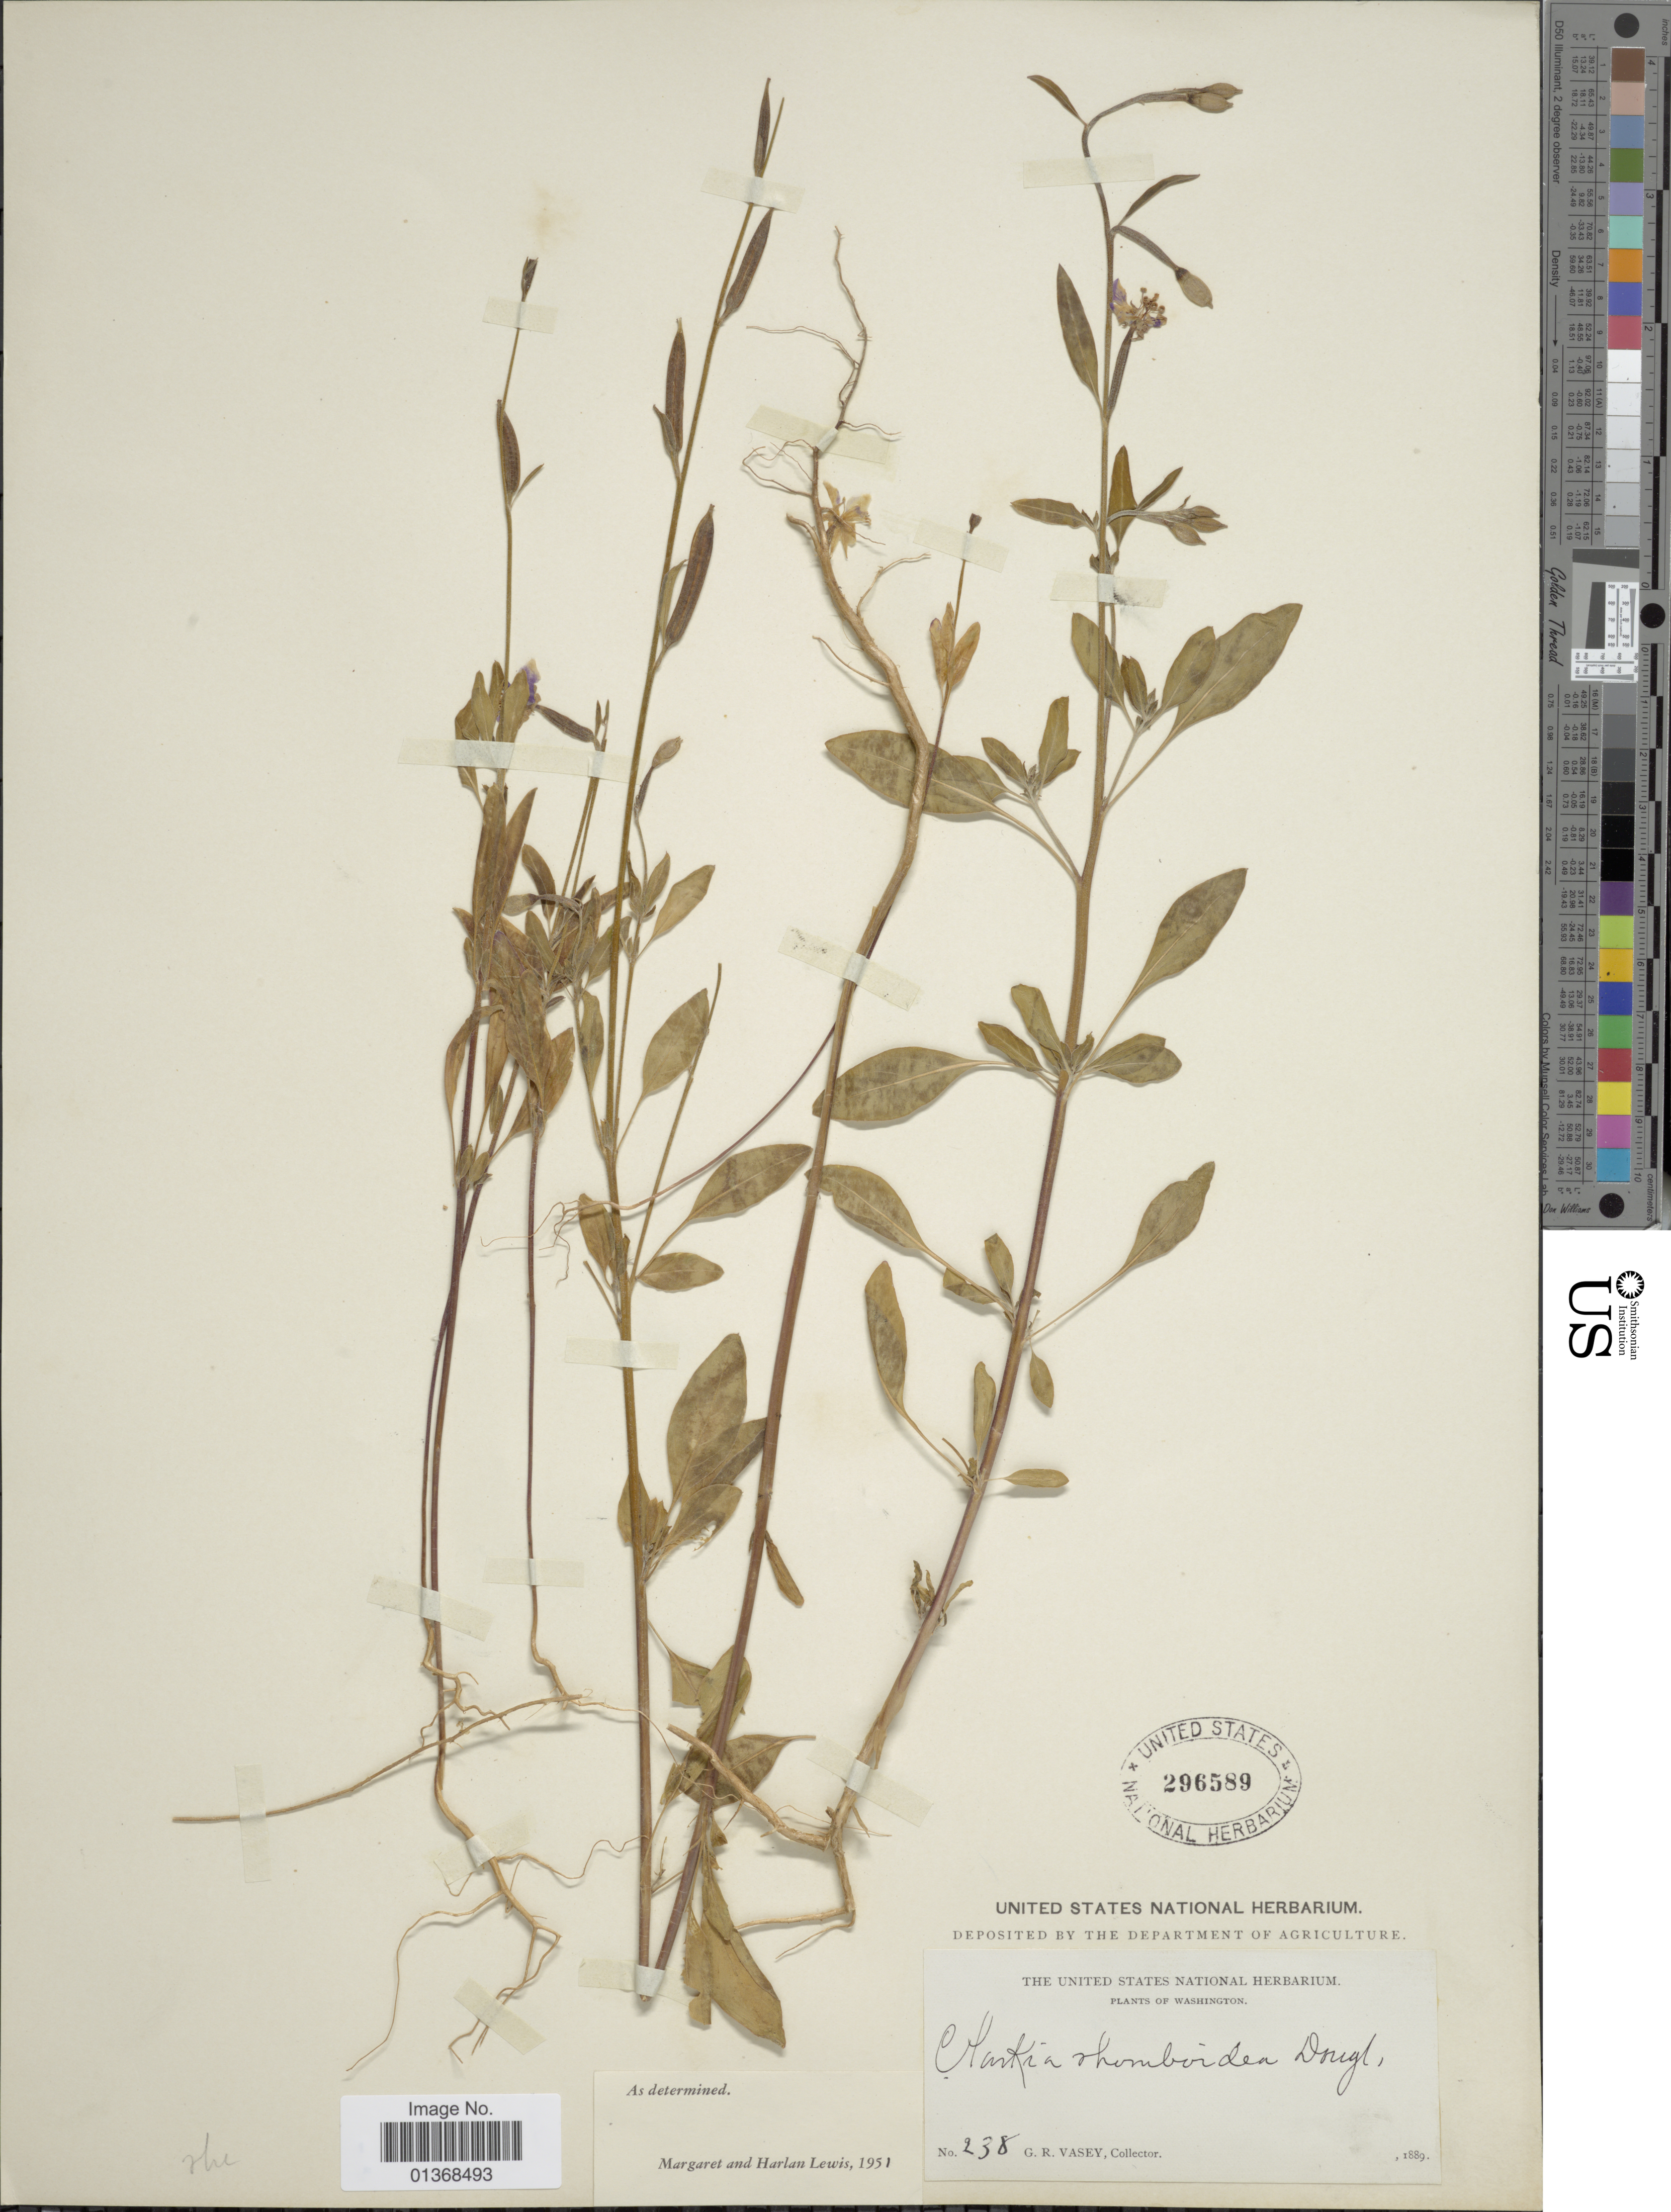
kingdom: Plantae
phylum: Tracheophyta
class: Magnoliopsida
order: Myrtales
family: Onagraceae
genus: Clarkia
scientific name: Clarkia rhomboidea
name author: Douglas ex Hook.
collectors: G. R. Vasey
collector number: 238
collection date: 1889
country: United States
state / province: Washington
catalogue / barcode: US 296589